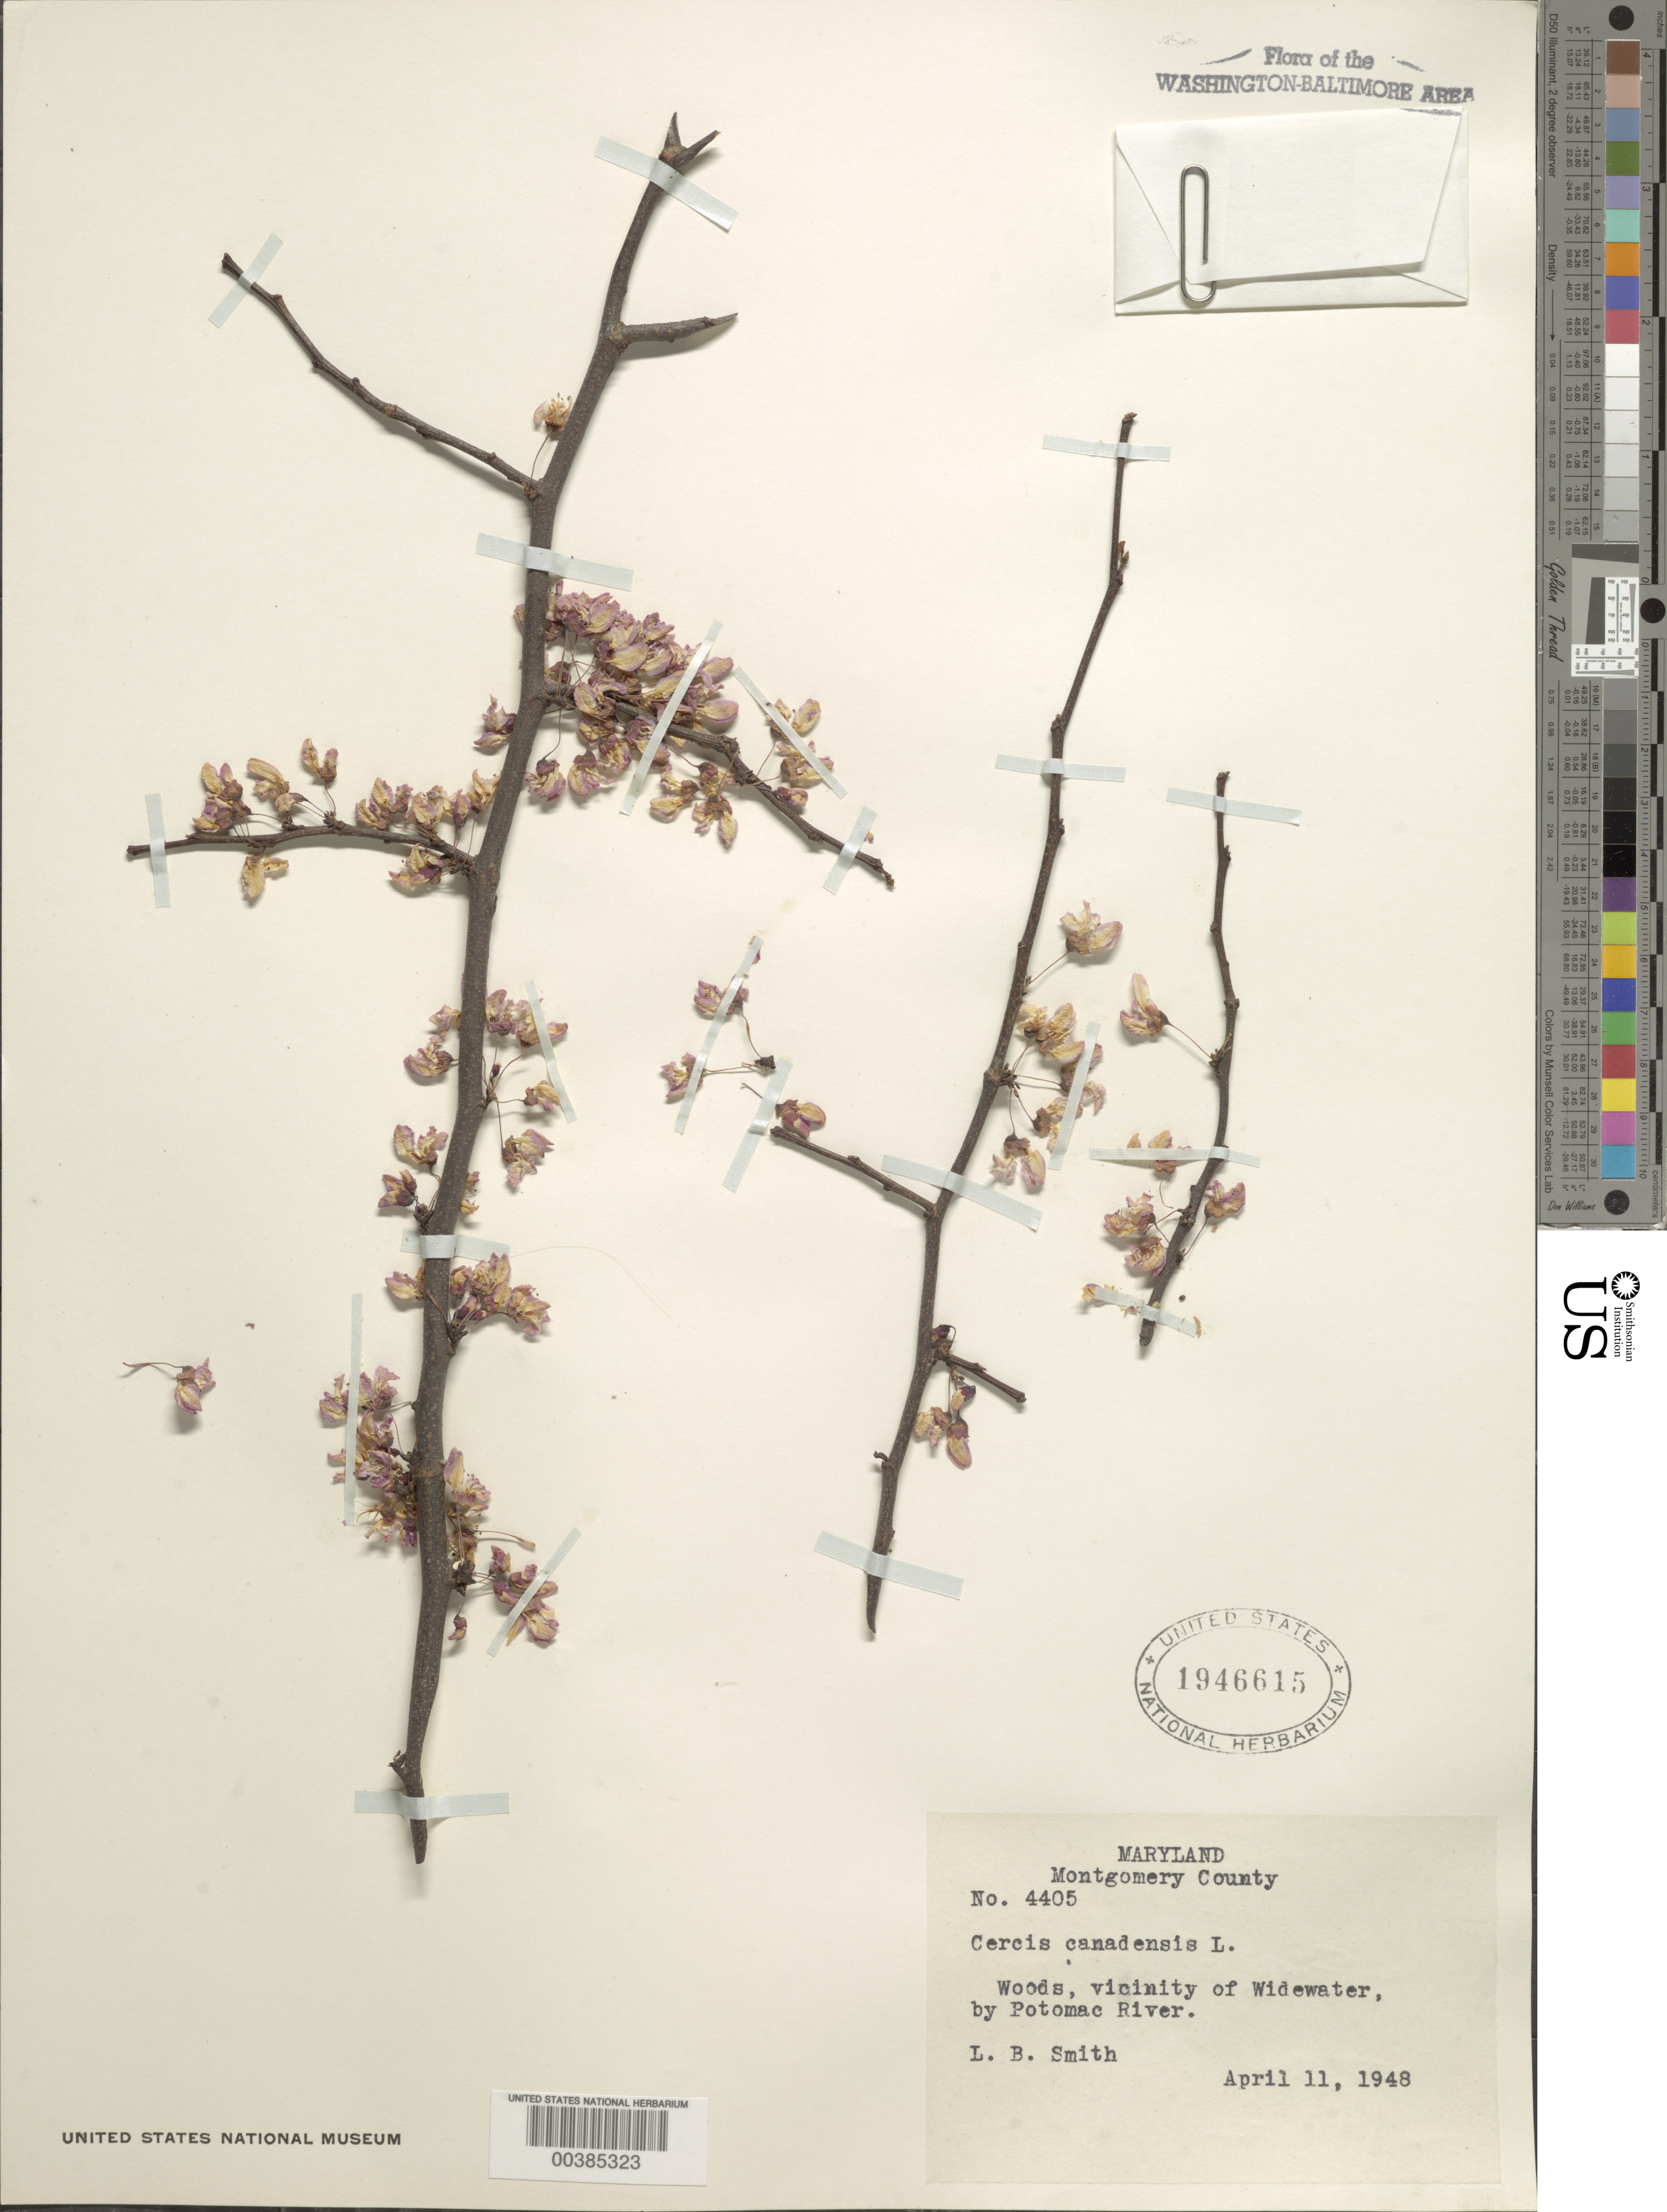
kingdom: Plantae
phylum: Tracheophyta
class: Magnoliopsida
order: Fabales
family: Fabaceae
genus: Cercis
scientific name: Cercis canadensis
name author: L.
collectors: L. Smith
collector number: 4405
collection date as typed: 11 Apr 1948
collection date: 1948-04-11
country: United States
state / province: Maryland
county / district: Montgomery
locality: Widewater vicinity C. & O. Canal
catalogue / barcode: US 1946615